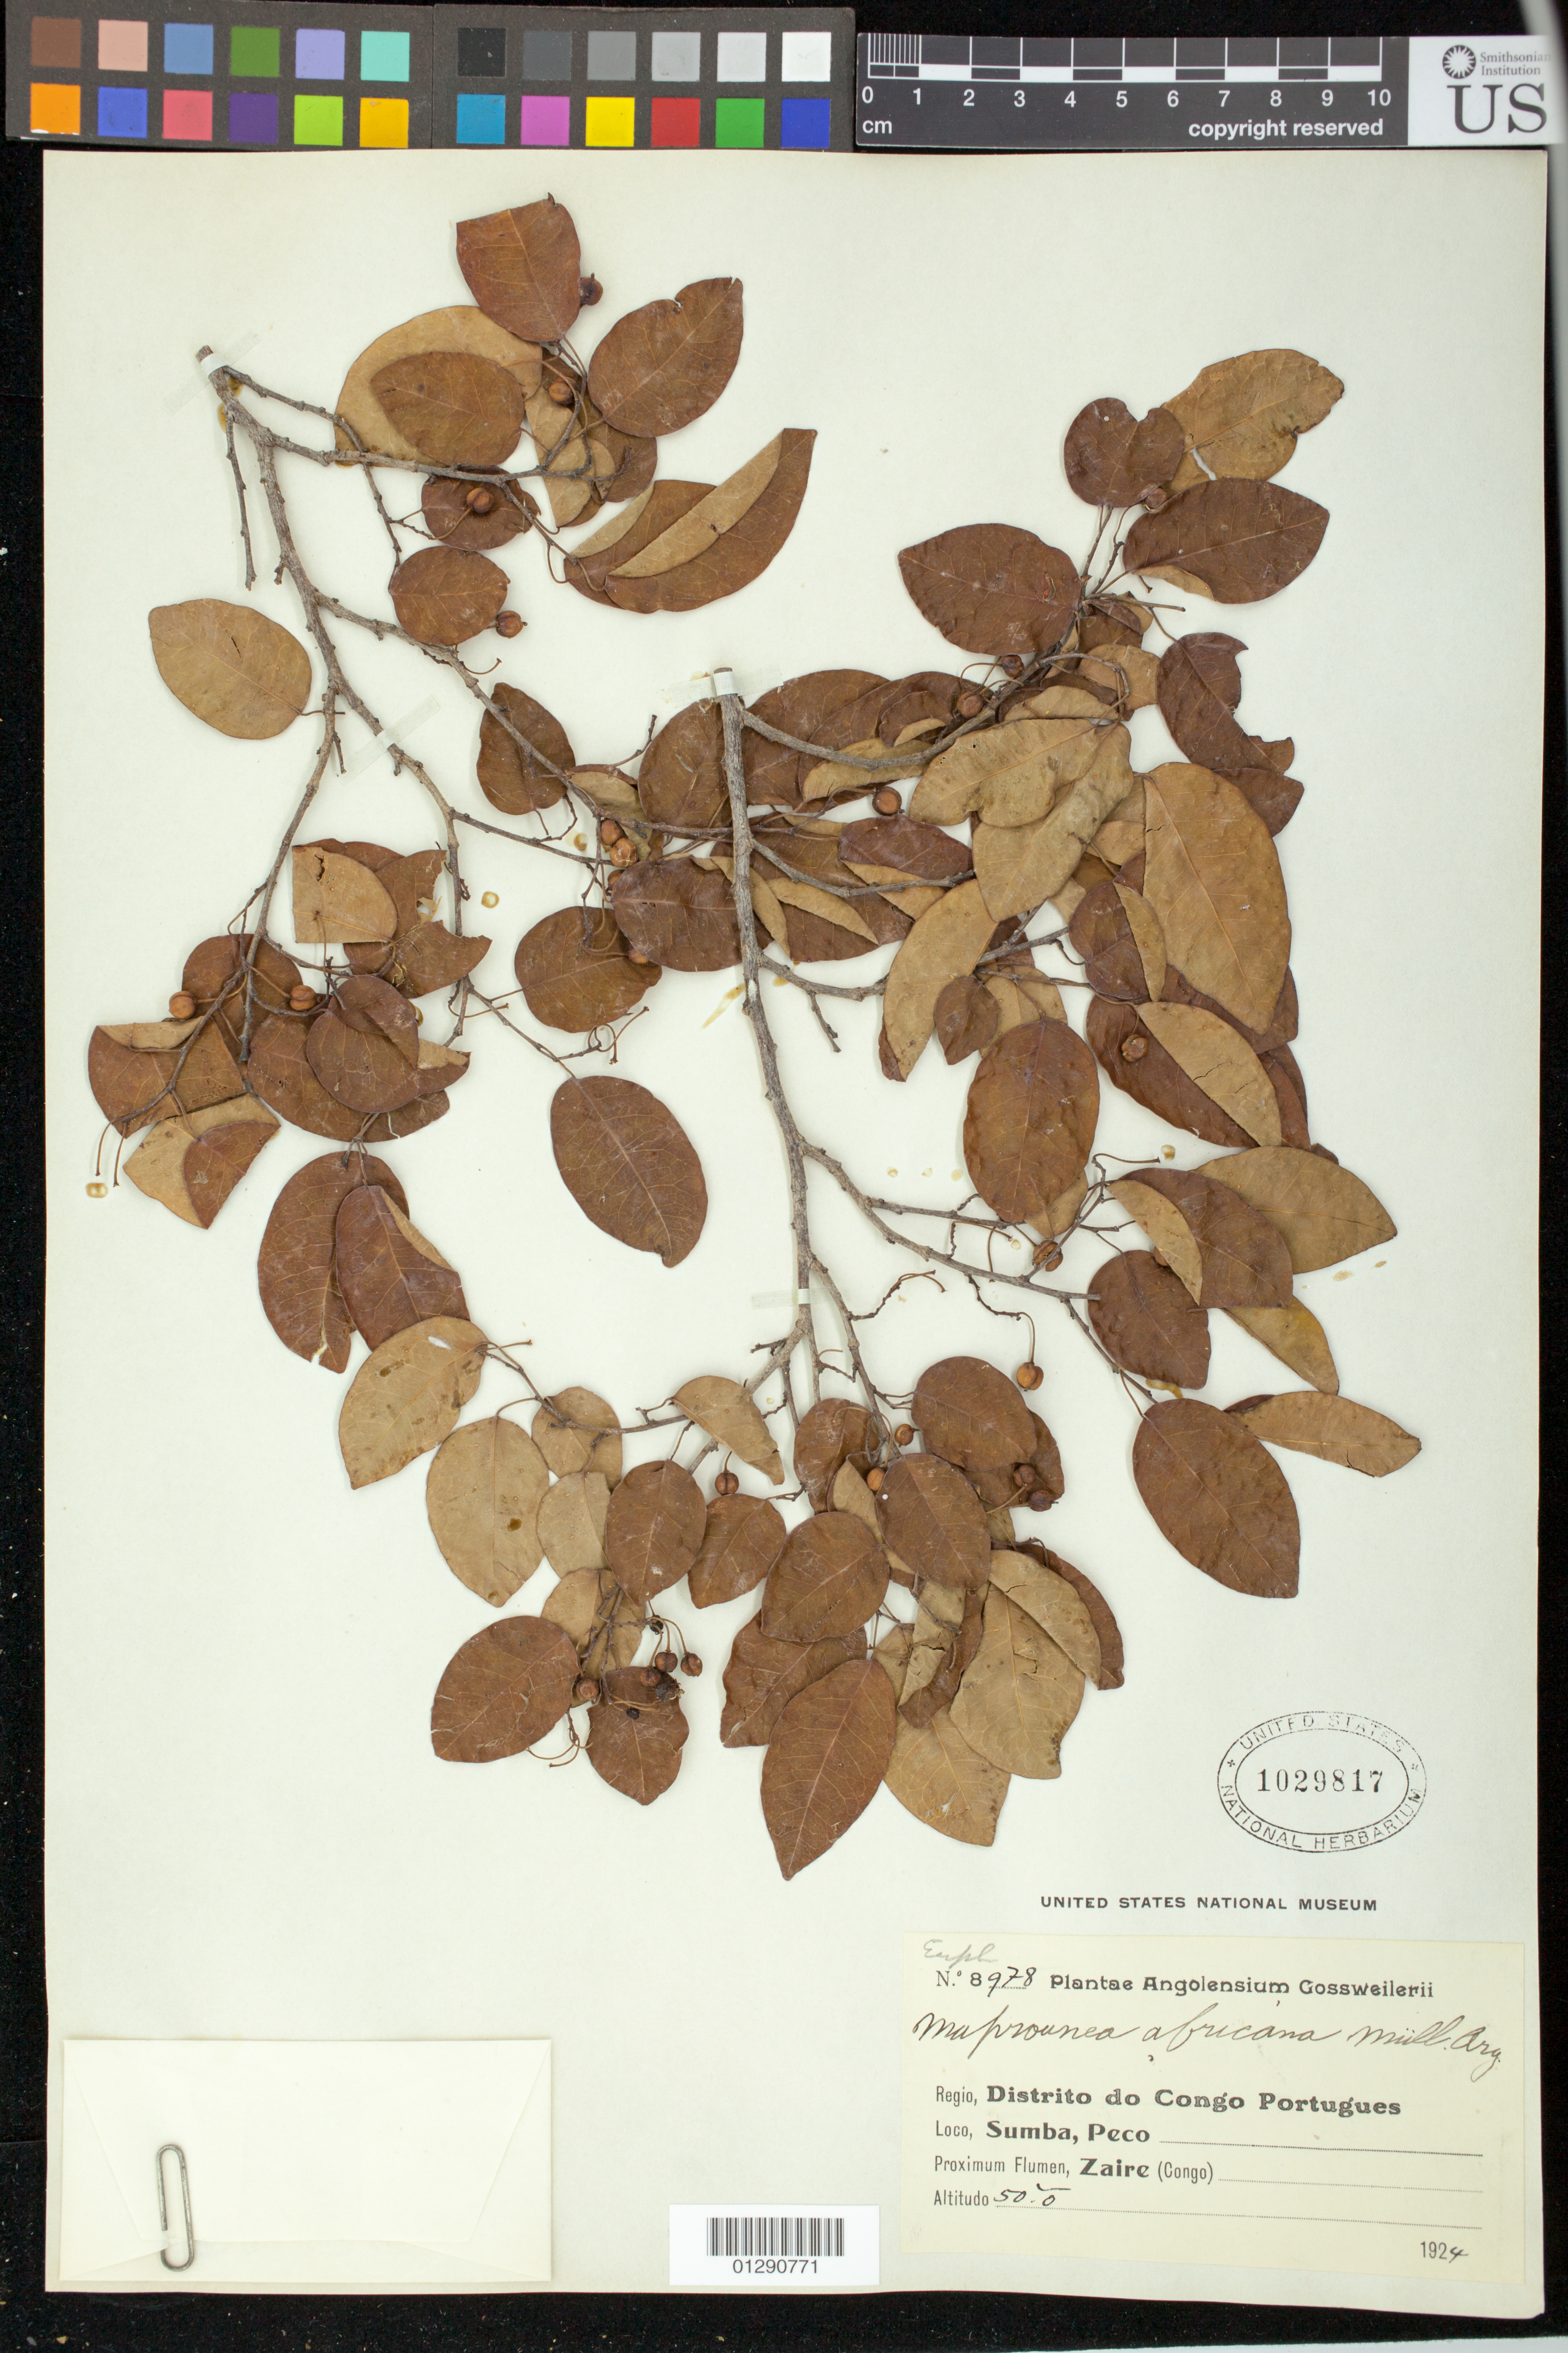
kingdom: Plantae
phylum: Tracheophyta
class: Magnoliopsida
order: Malpighiales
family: Euphorbiaceae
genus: Maprounea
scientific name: Maprounea africana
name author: Müll. Arg.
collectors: A. Gossweiler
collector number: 8978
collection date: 1924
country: Congo, Democratic Republic of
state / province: Kongo Central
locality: Regio, Distrito do Congo Portugues,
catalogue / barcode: US 1029817